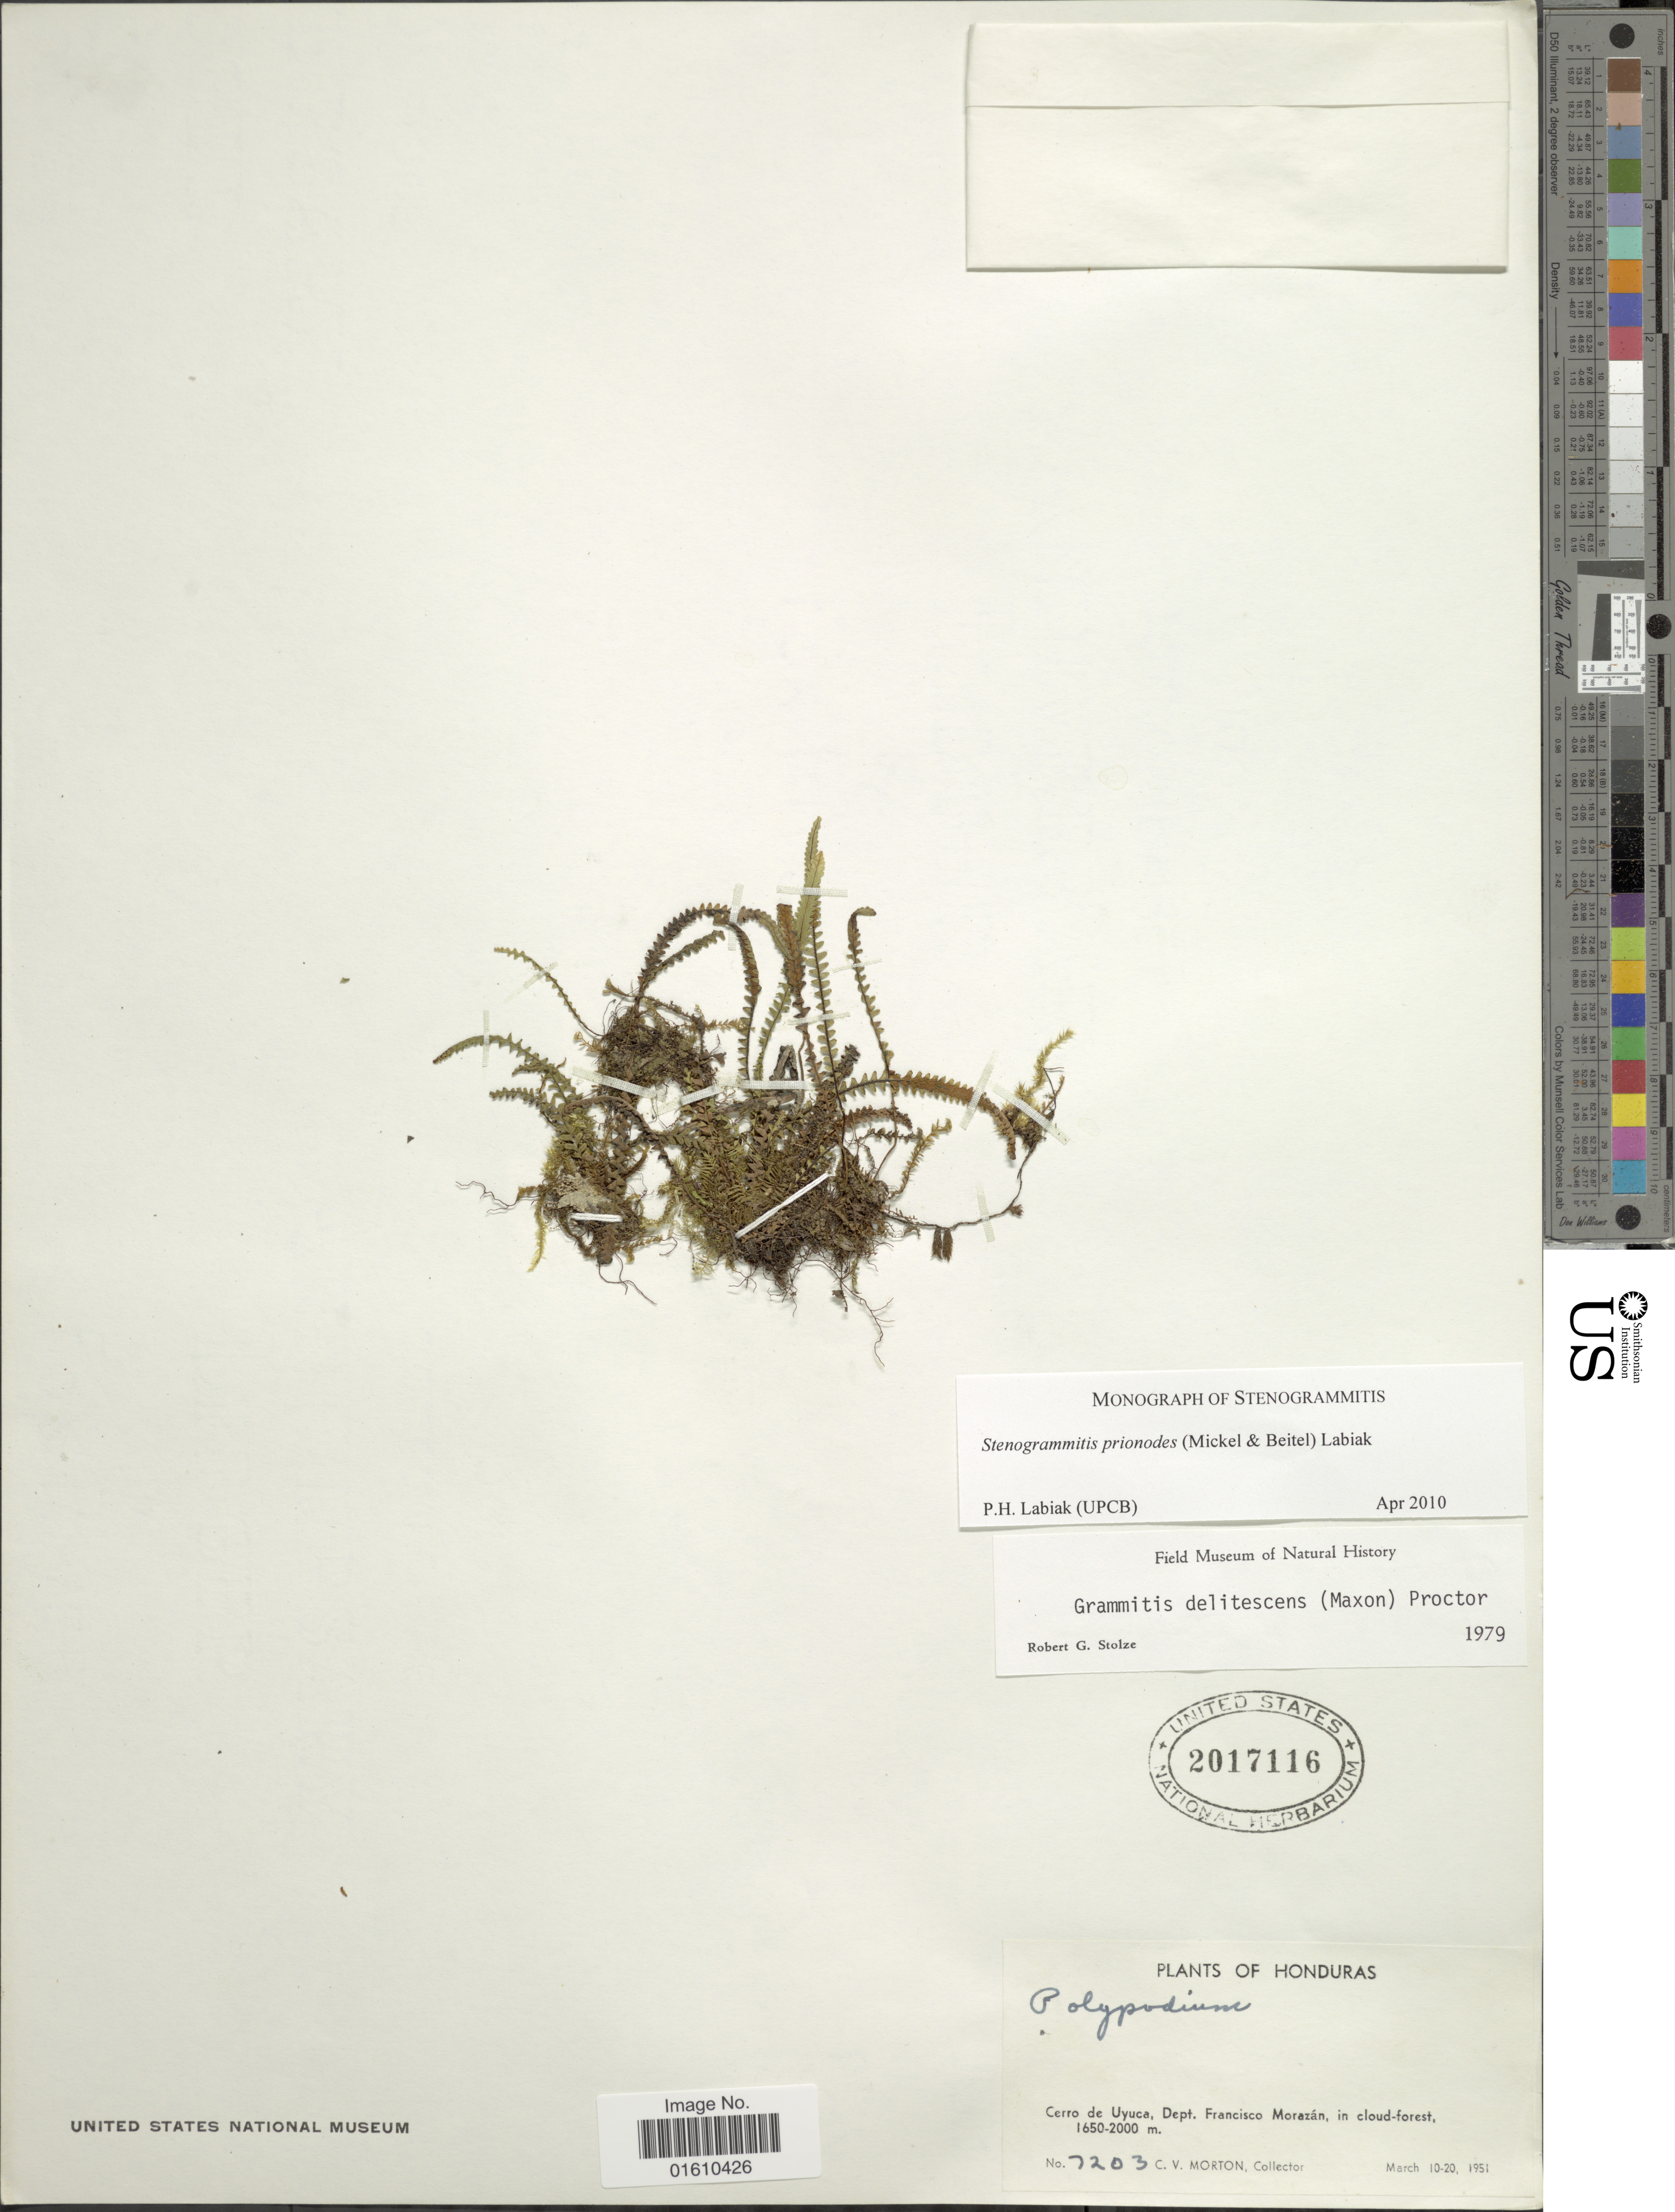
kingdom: Plantae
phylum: Tracheophyta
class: Polypodiopsida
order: Polypodiales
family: Polypodiaceae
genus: Stenogrammitis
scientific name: Stenogrammitis prionodes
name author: (Mickel & Beitel) Labiak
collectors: C. V. Morton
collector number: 7203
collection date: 1951-03-10/1951-03-20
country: Honduras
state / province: Fco. Morazán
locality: Cerro de Uyuca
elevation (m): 1650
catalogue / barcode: US 2017116